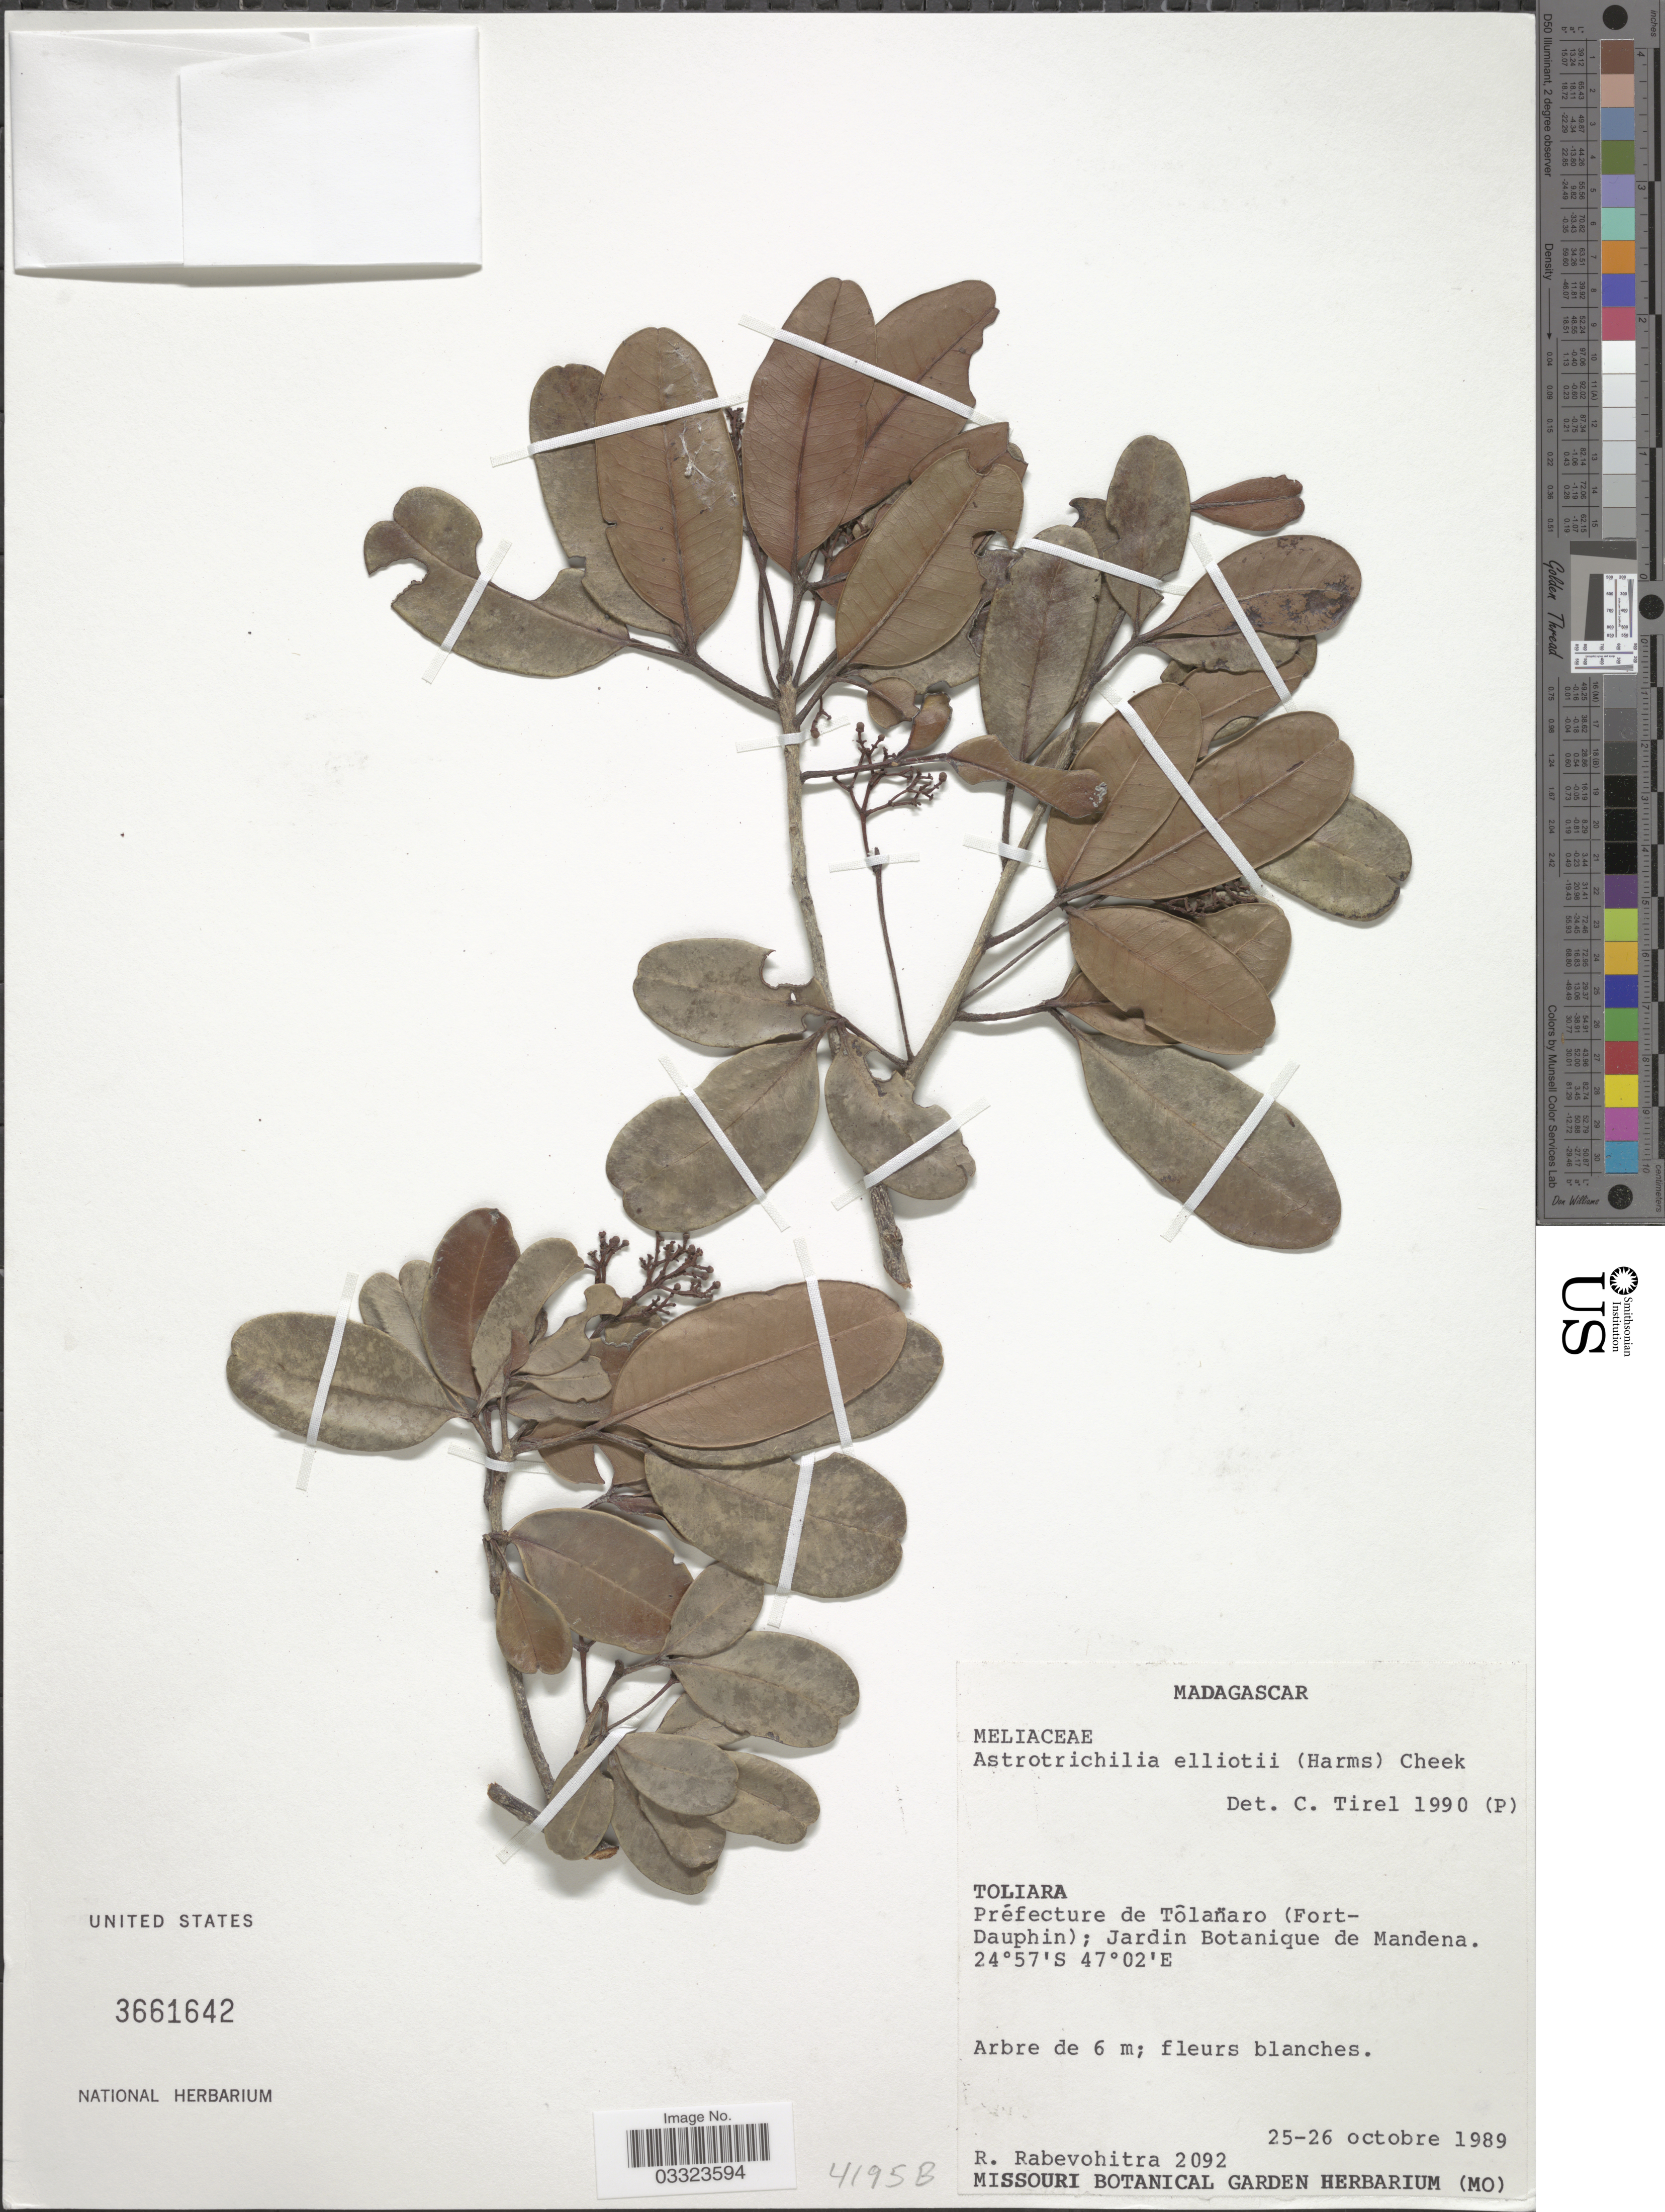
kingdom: Plantae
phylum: Tracheophyta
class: Magnoliopsida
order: Sapindales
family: Meliaceae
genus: Astrotrichilia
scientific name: Astrotrichilia elliotii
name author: (Harms) Cheek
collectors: R. Rabevohitra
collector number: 2092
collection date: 1989-10-25/1989-10-26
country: Madagascar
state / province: Anosy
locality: Préfecture de Tôlanaro (Fort-Dauphin); Jardin Botanique de Mandena.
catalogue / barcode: US 3661642